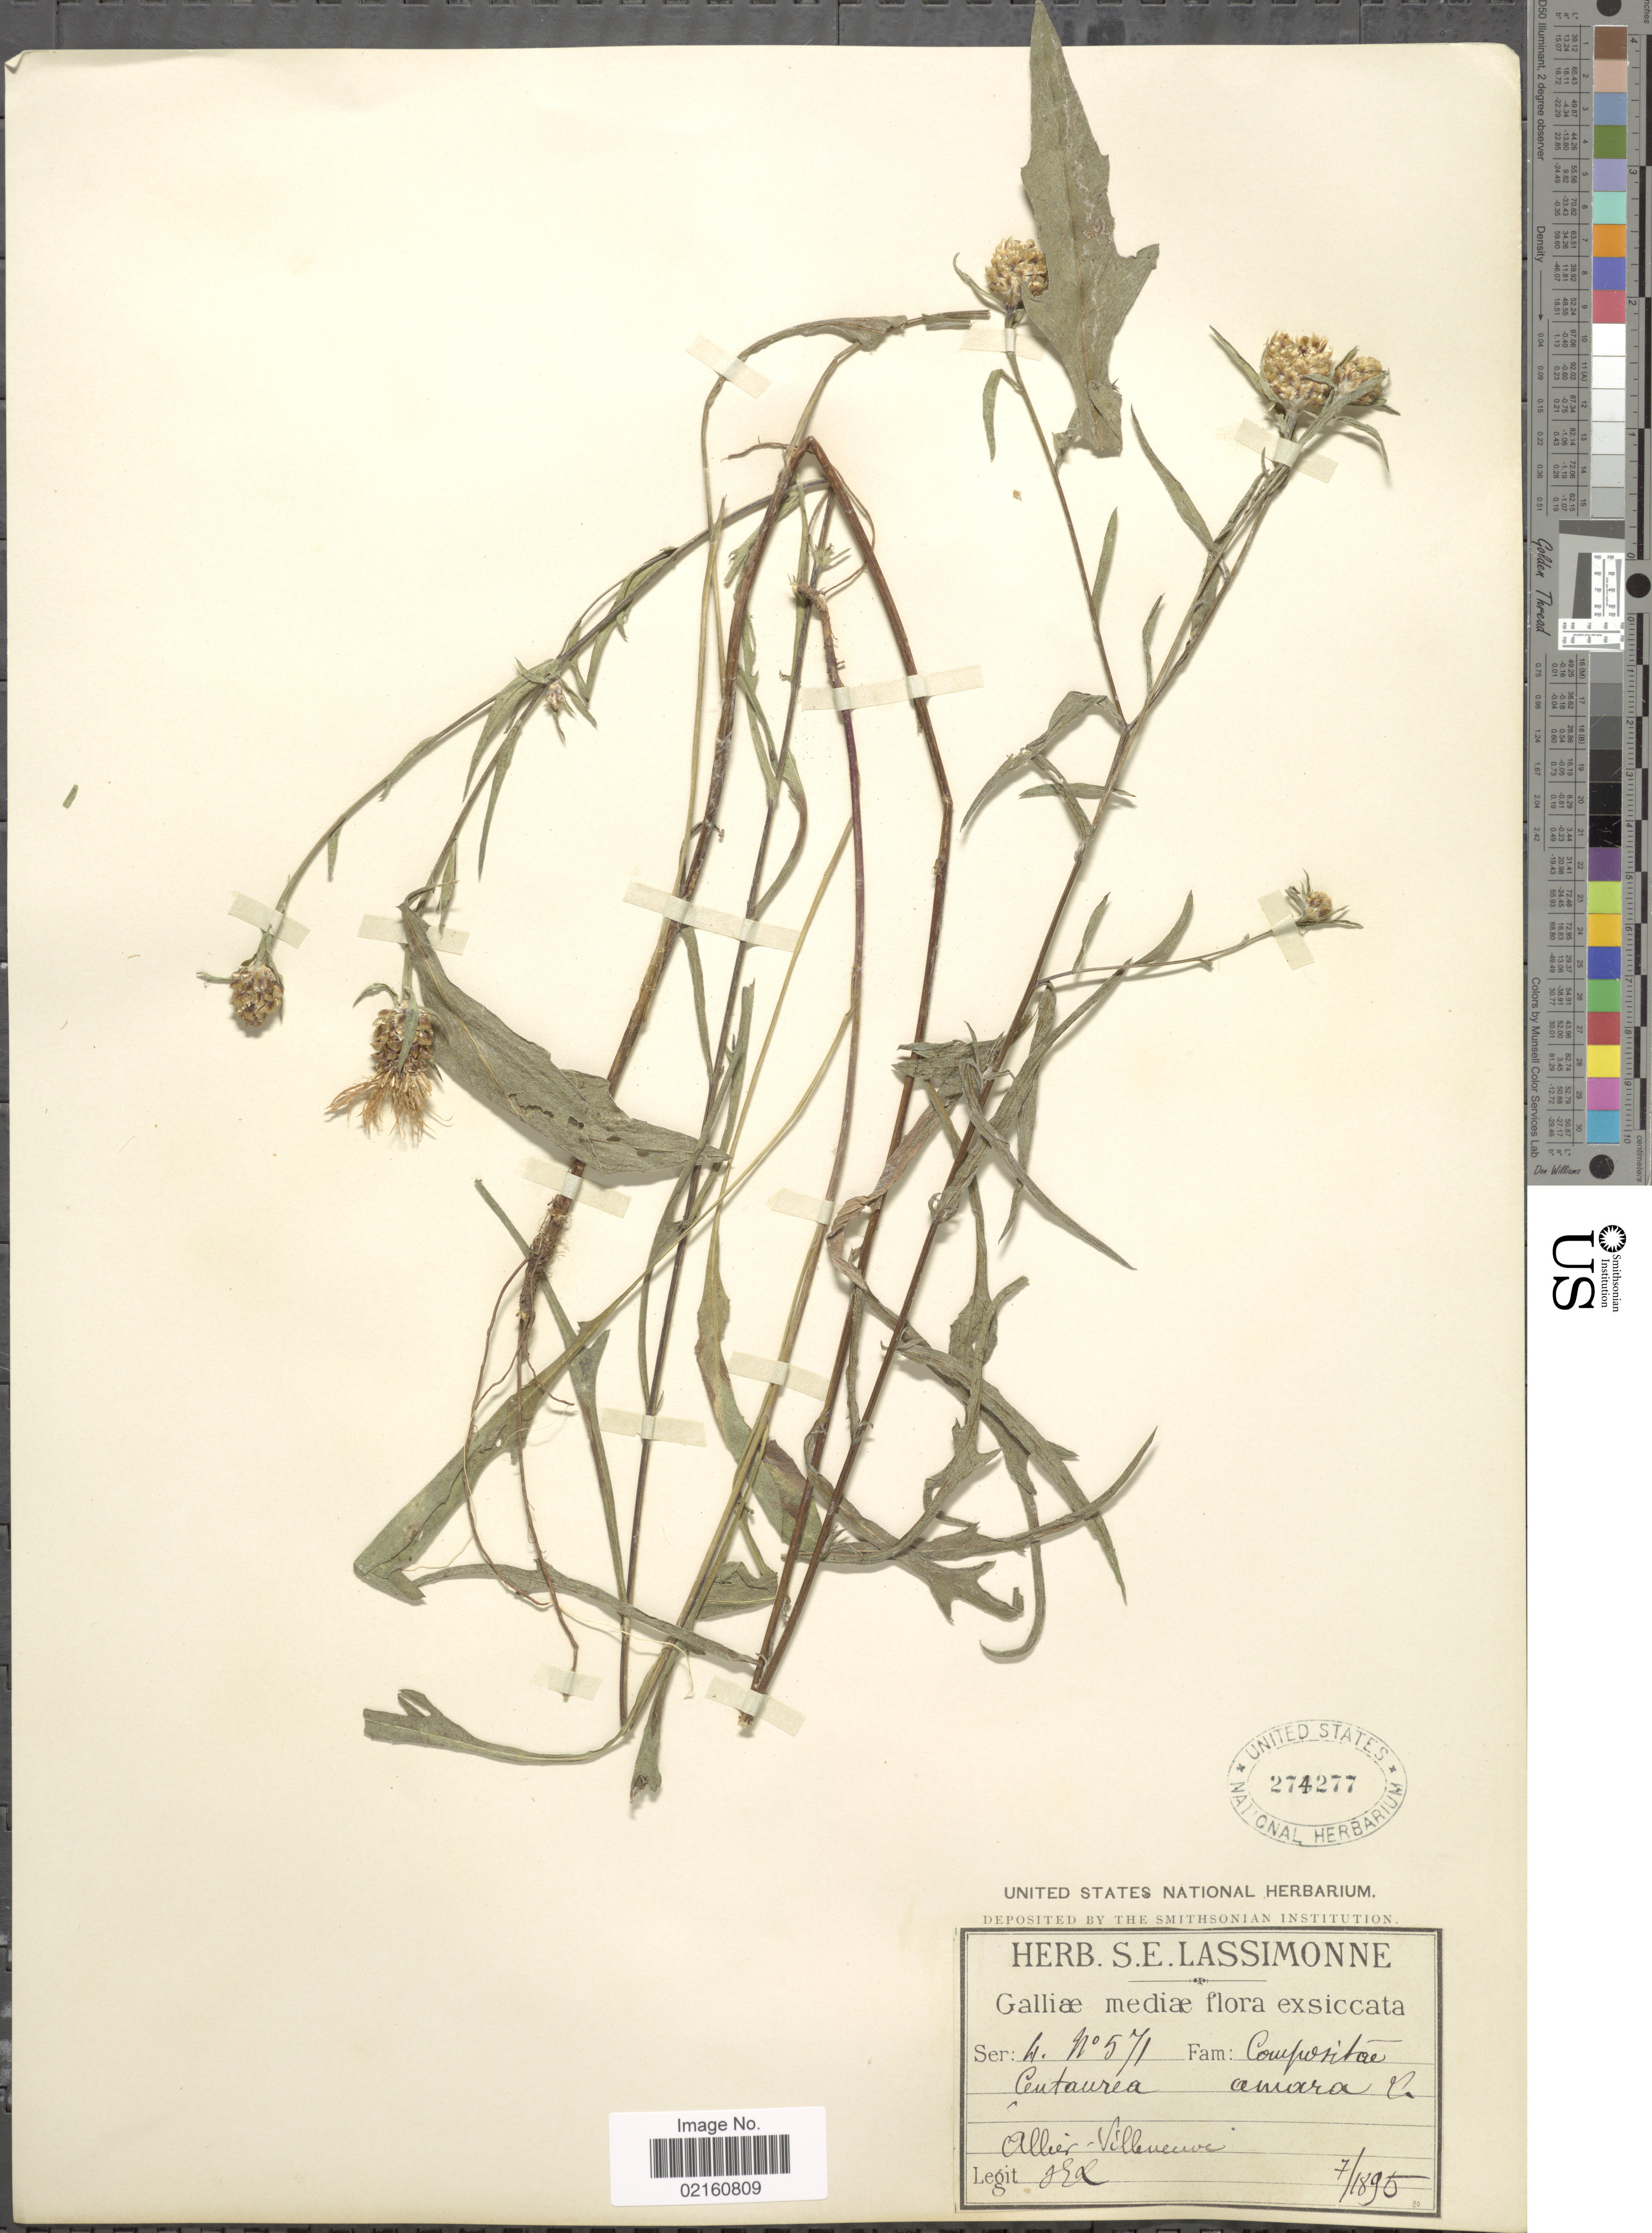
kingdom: Plantae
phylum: Tracheophyta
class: Magnoliopsida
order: Asterales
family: Asteraceae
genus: Centaurea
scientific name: Centaurea jacea subsp. gaudinii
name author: (Boiss. & Reut.) Gremli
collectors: S. Lassimonne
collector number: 571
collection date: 1895-07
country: France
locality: Galliae, Allier-Villeneuve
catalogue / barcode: US 274277